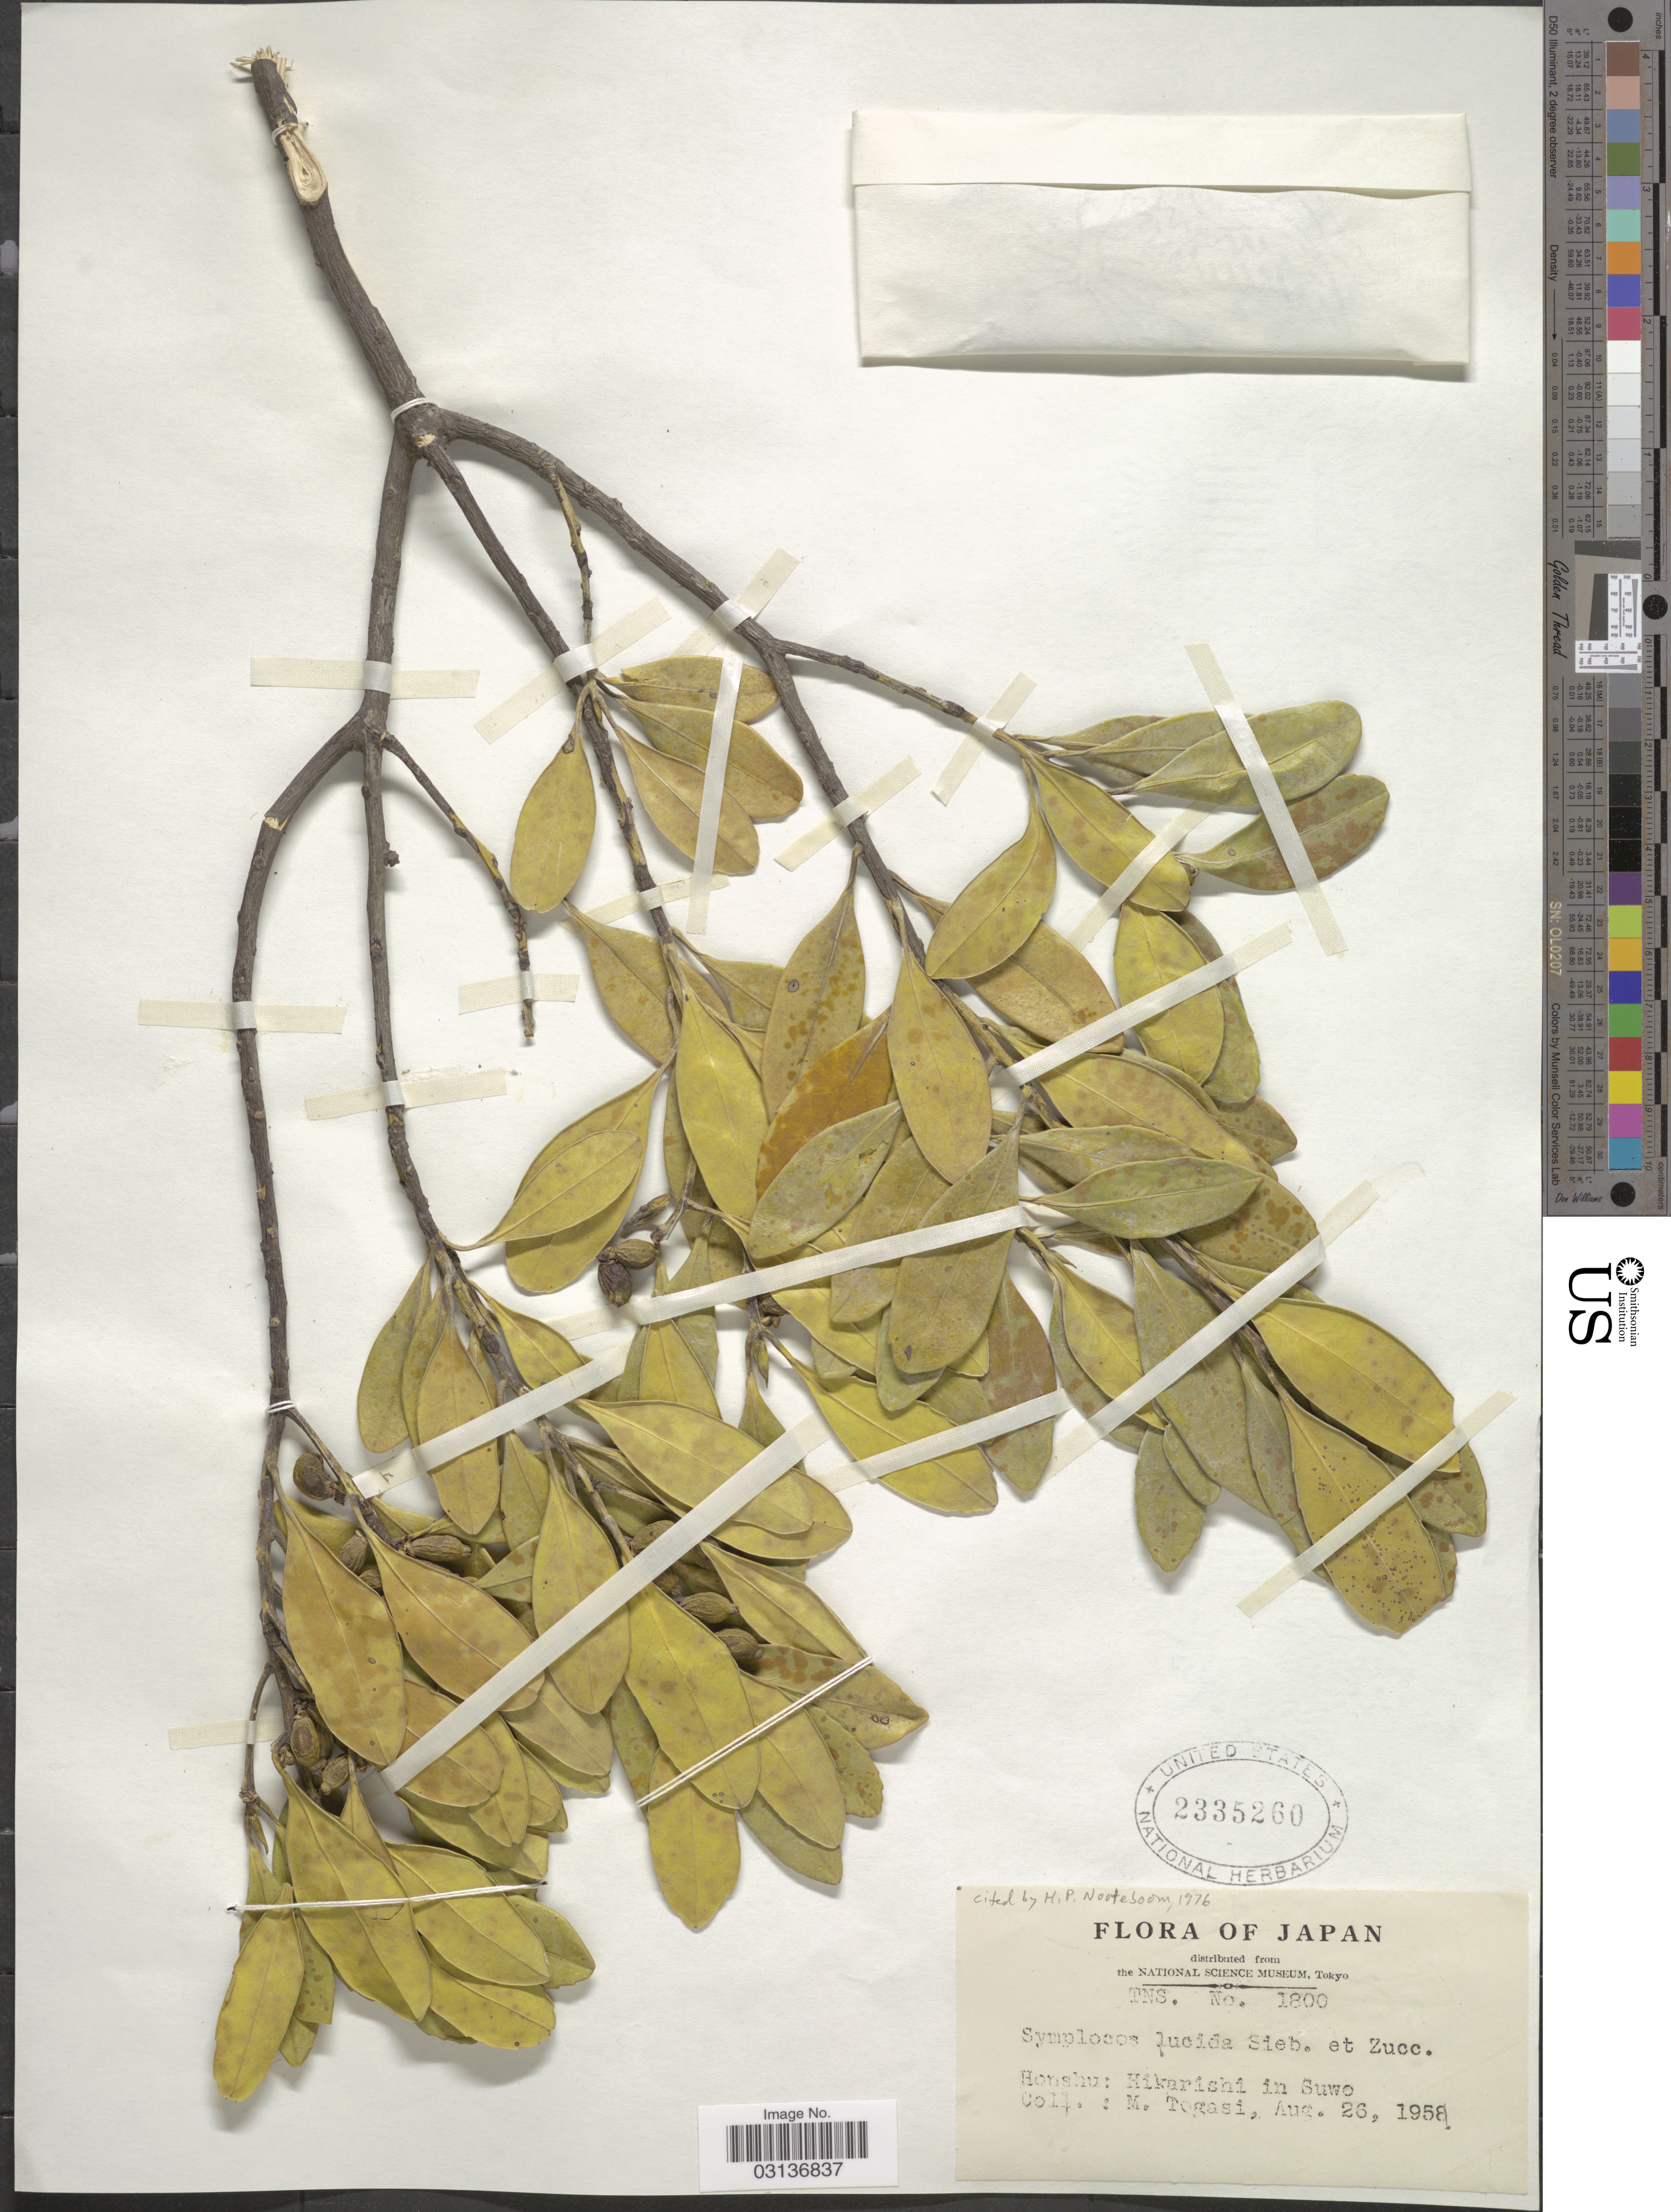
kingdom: Plantae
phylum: Tracheophyta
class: Magnoliopsida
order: Ericales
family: Symplocaceae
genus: Symplocos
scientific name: Symplocos lucida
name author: (Thurb.) Siebold & Zucc.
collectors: M. Togasi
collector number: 1800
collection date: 1958-08-26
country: Japan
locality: Honshu: Hikarishi in Suwo.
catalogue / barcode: US 2335260